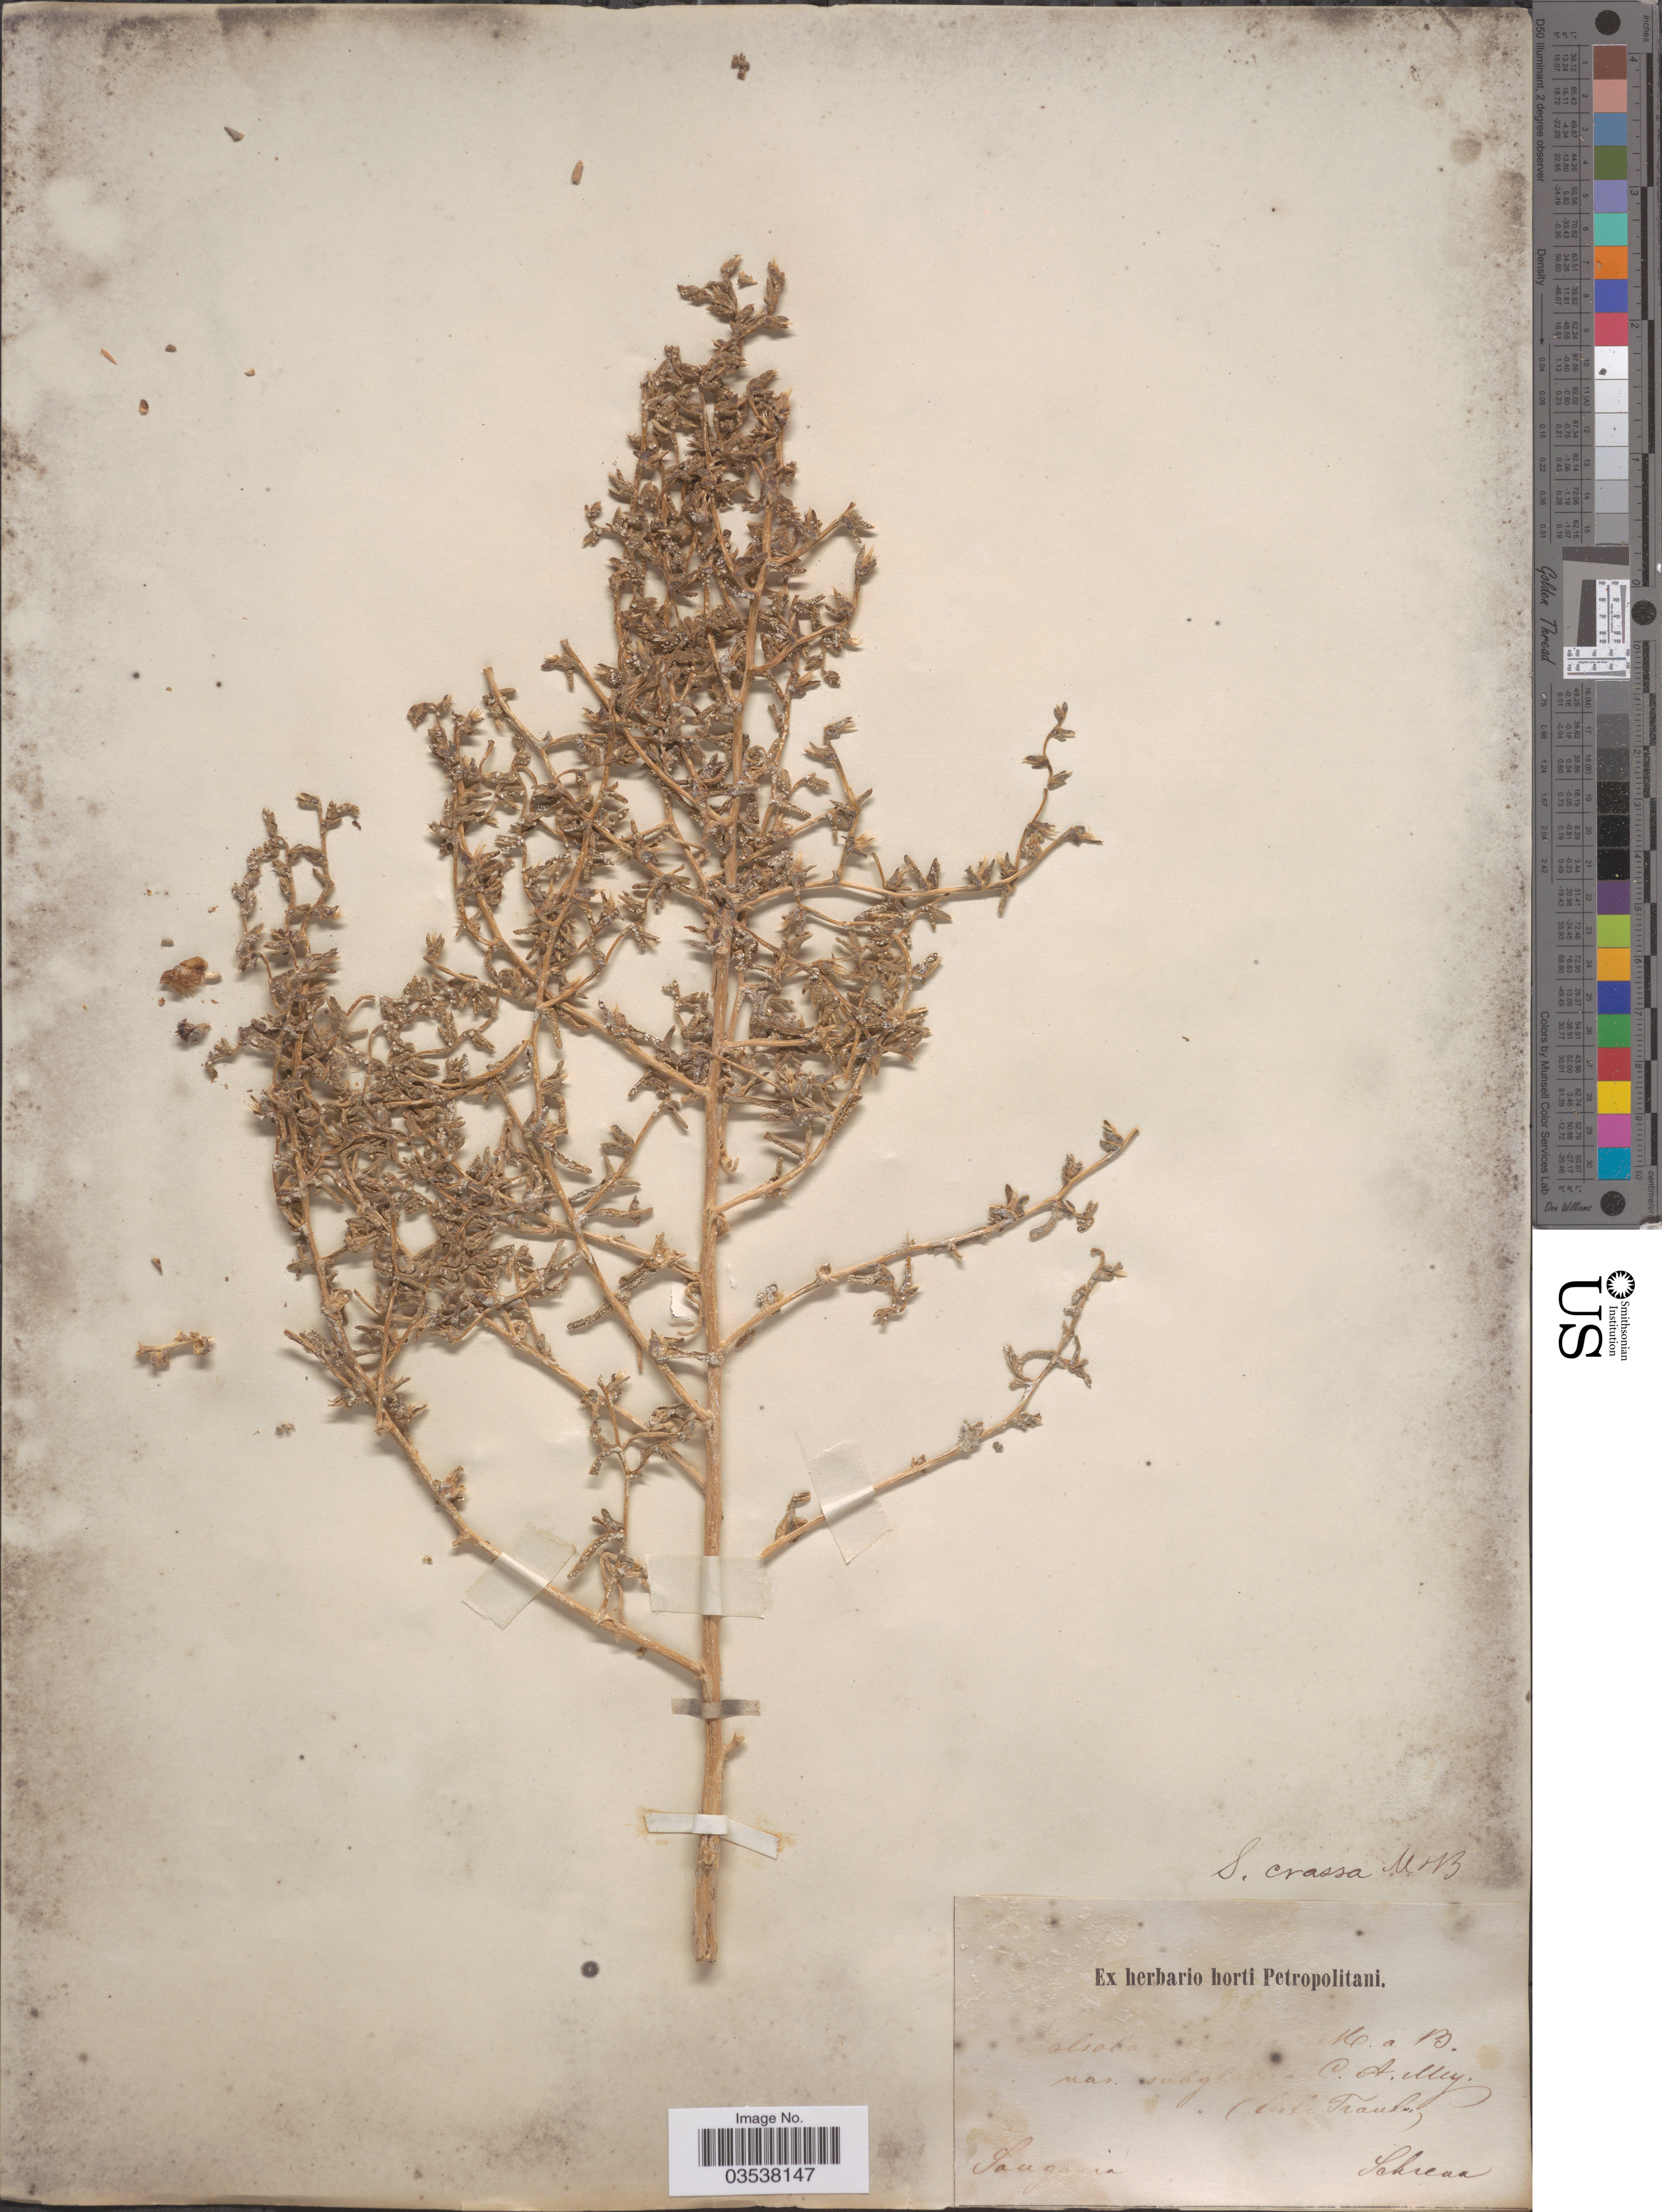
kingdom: Plantae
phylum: Tracheophyta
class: Magnoliopsida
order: Caryophyllales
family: Amaranthaceae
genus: Climacoptera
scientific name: Climacoptera turcomanica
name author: (Litv.) Botsch.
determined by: Strong, Mark T., (BOT), Smithsonian Institution - National Museum of Natural History (UNITED STATES)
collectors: A.G. Schrenk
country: Kazakhstan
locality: Songaria.